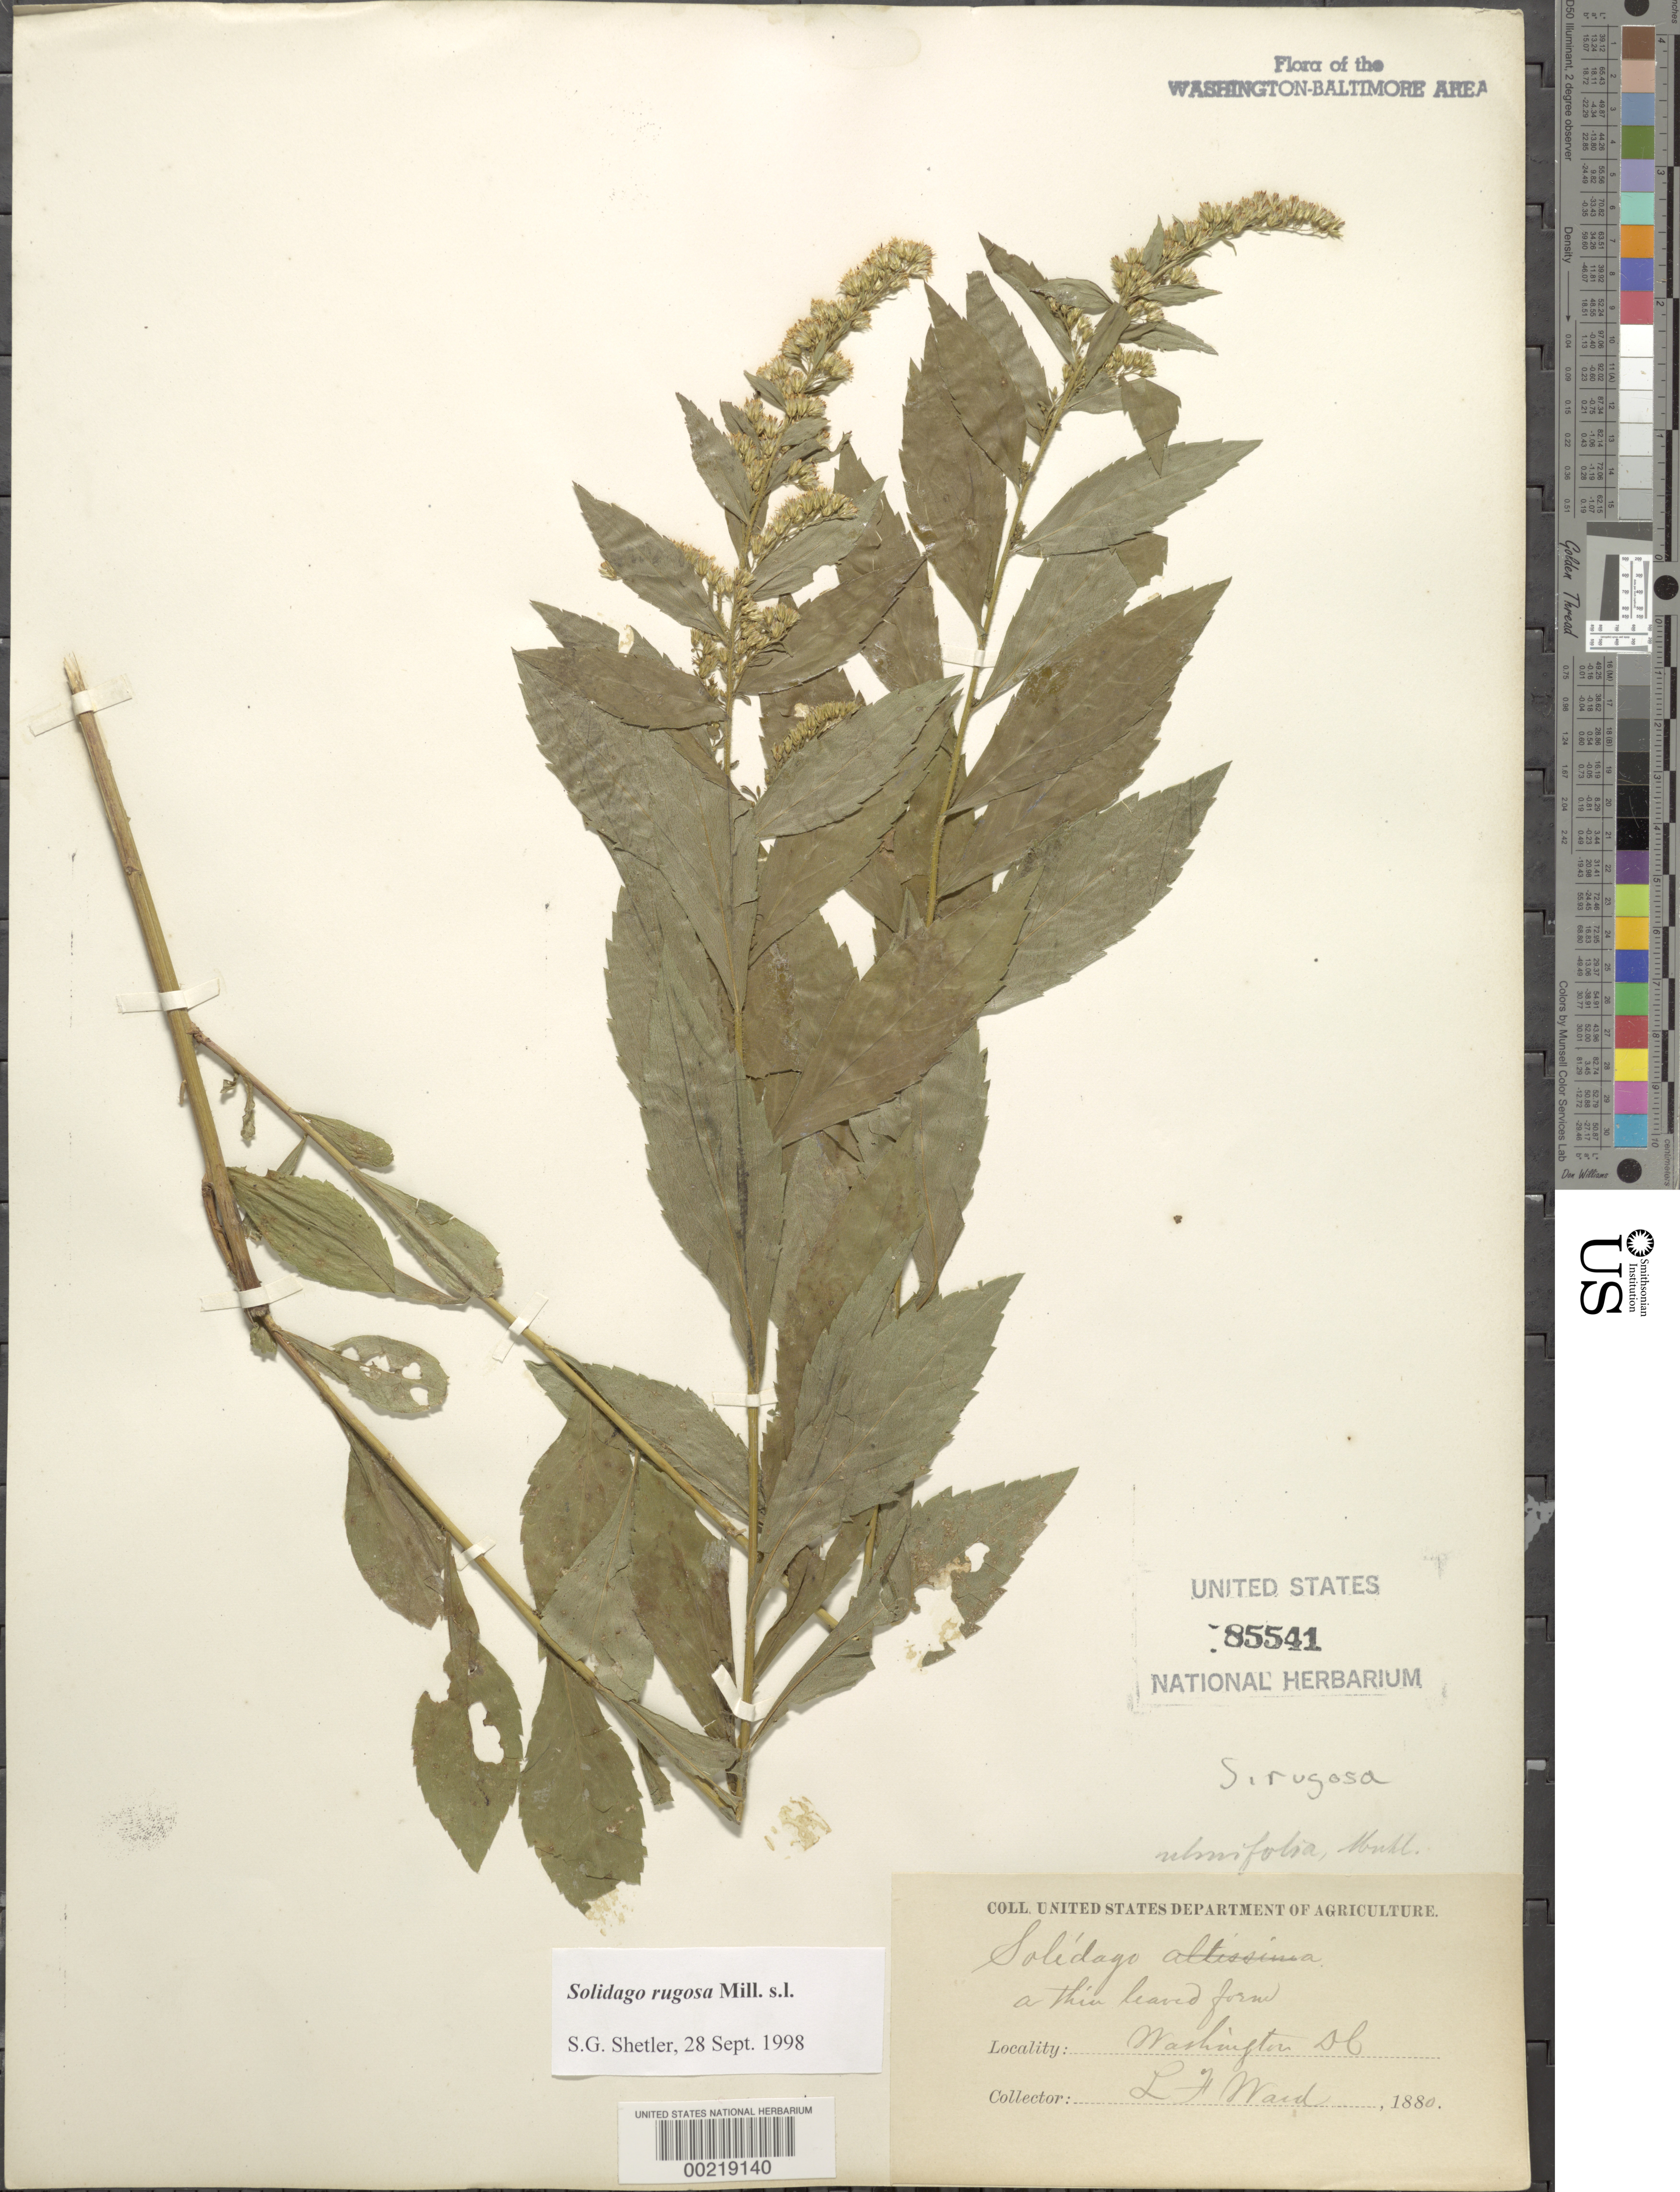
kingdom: Plantae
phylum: Tracheophyta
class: Magnoliopsida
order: Asterales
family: Asteraceae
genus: Solidago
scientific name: Solidago rugosa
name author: Mill.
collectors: L. F. Ward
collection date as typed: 1880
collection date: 1880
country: United States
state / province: District of Columbia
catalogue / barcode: US 85541